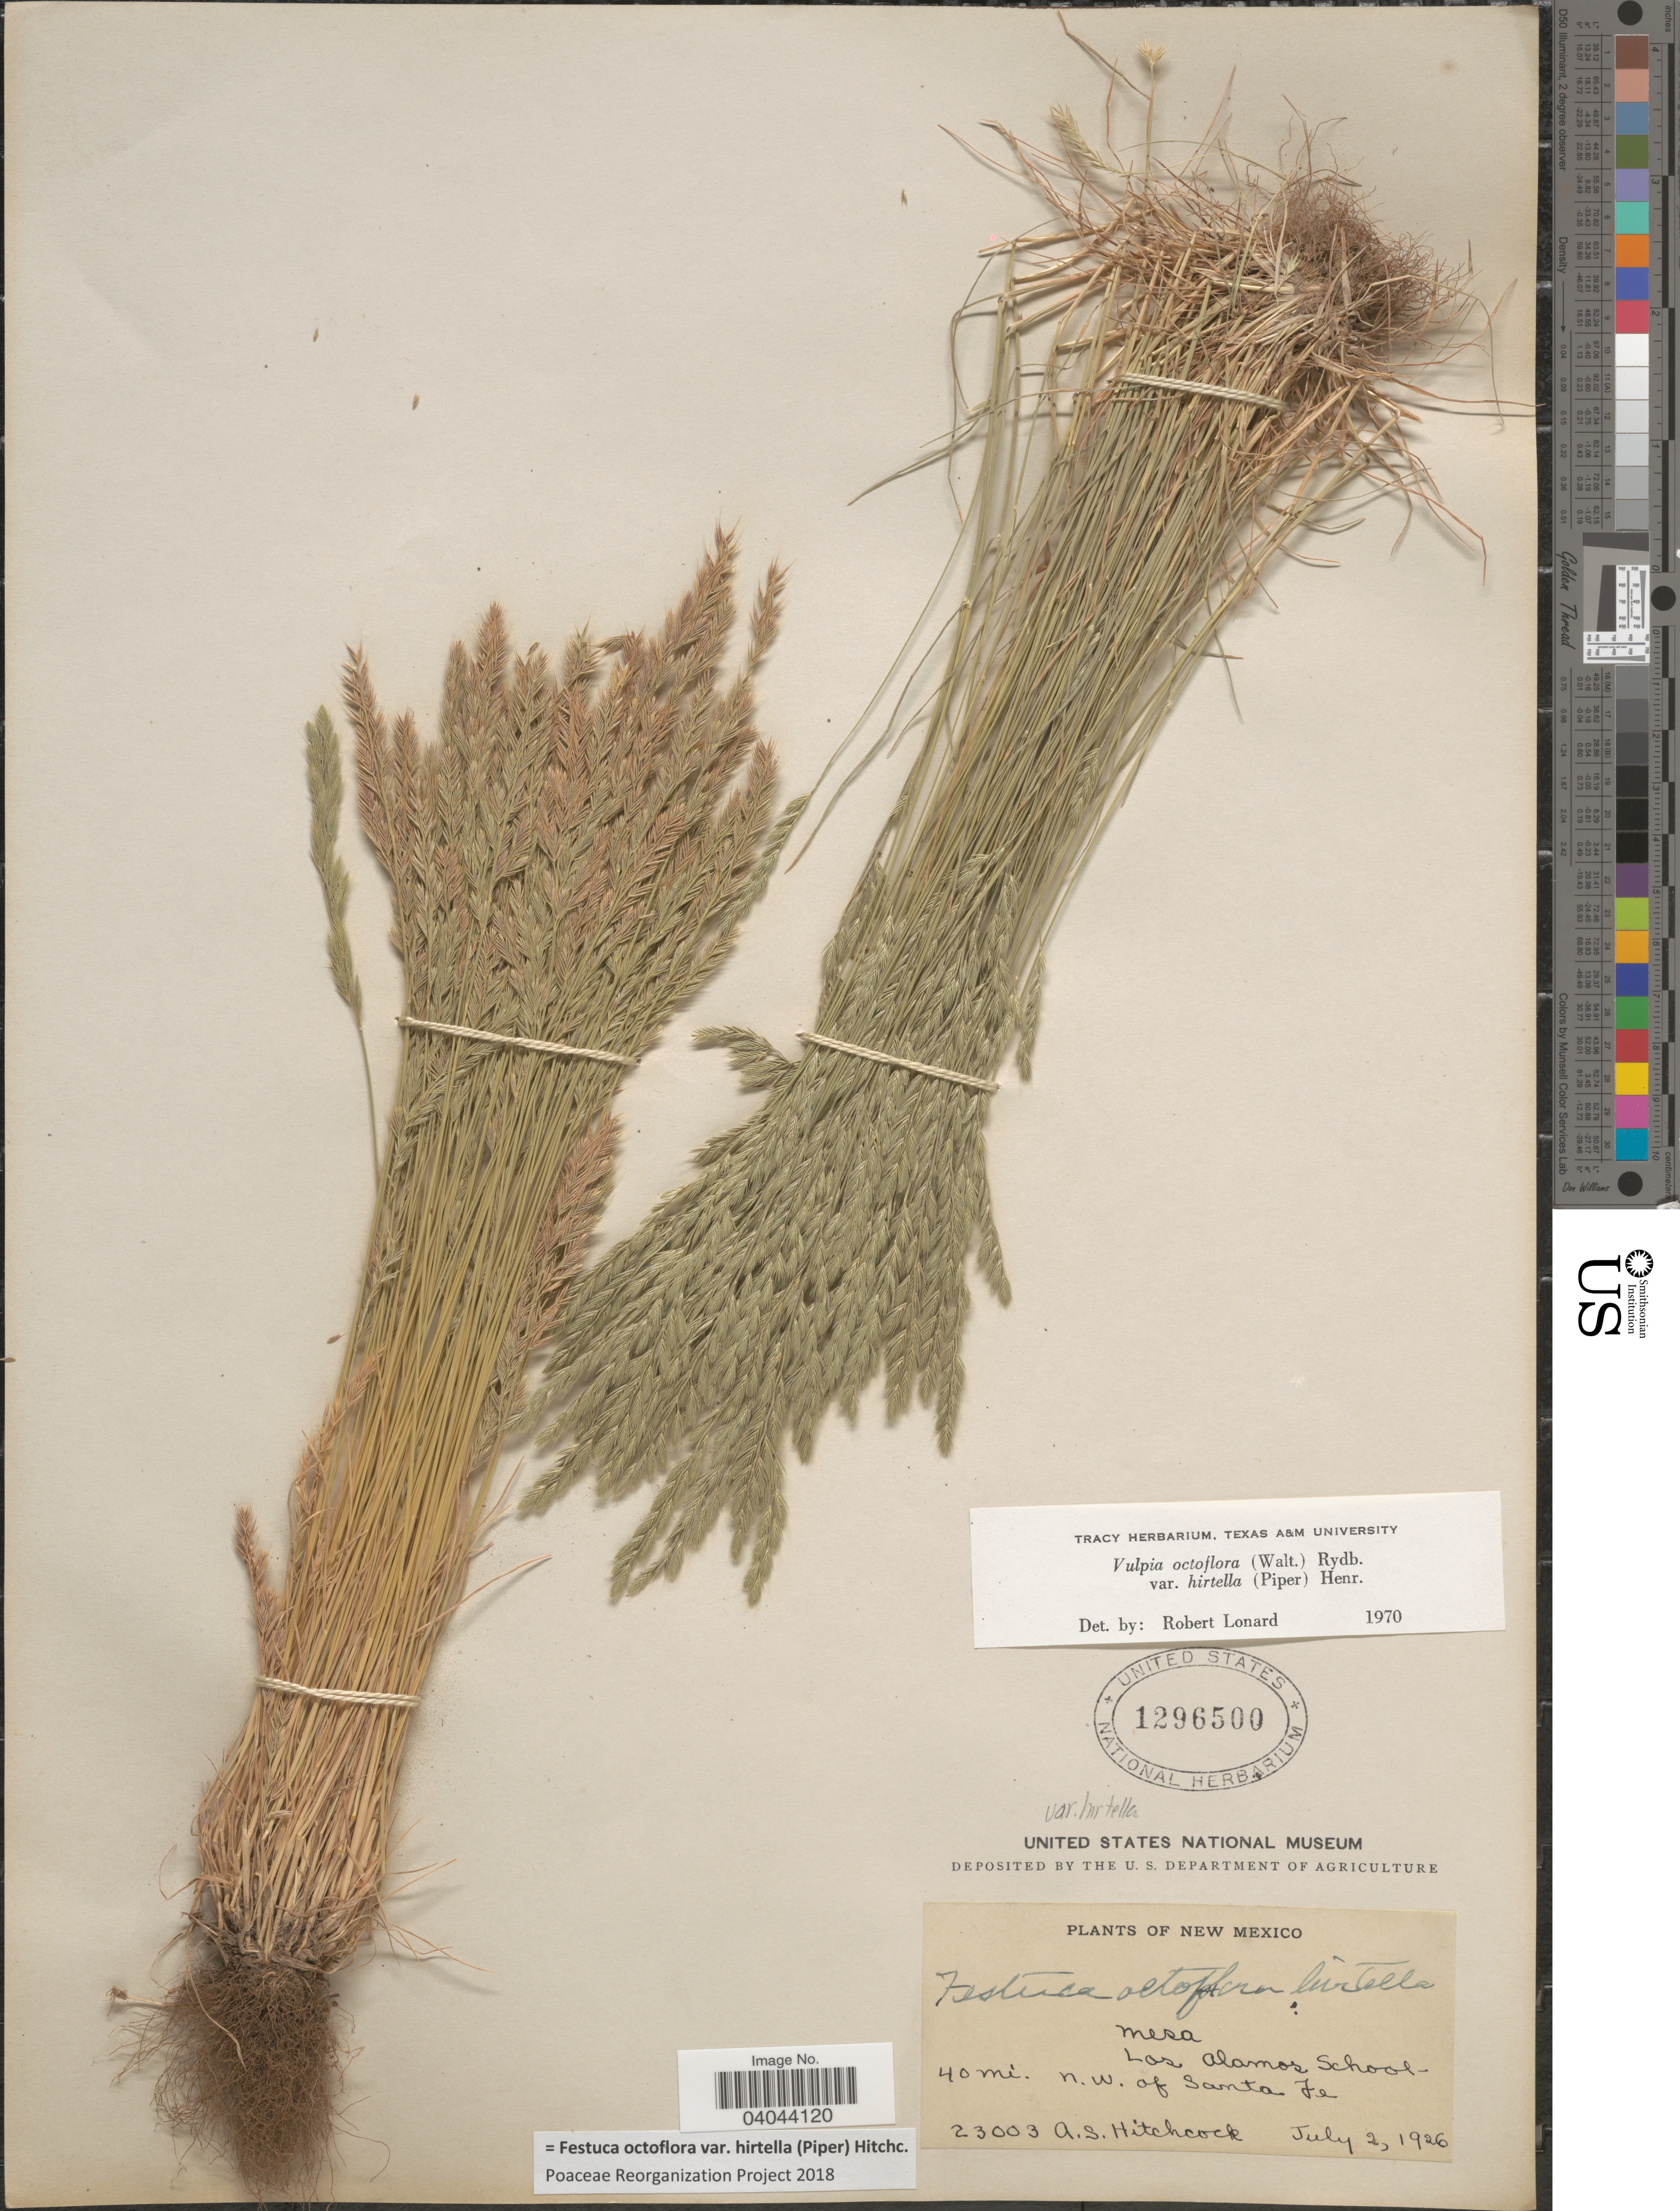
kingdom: Plantae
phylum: Tracheophyta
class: Liliopsida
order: Poales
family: Poaceae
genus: Festuca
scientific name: Festuca octoflora var. hirtella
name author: Piper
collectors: A. S. Hitchcock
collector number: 23003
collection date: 1926-07-02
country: United States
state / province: New Mexico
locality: Mesa Los Alamos School-40 mi. n.w. of Santa Fe.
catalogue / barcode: US 1296500